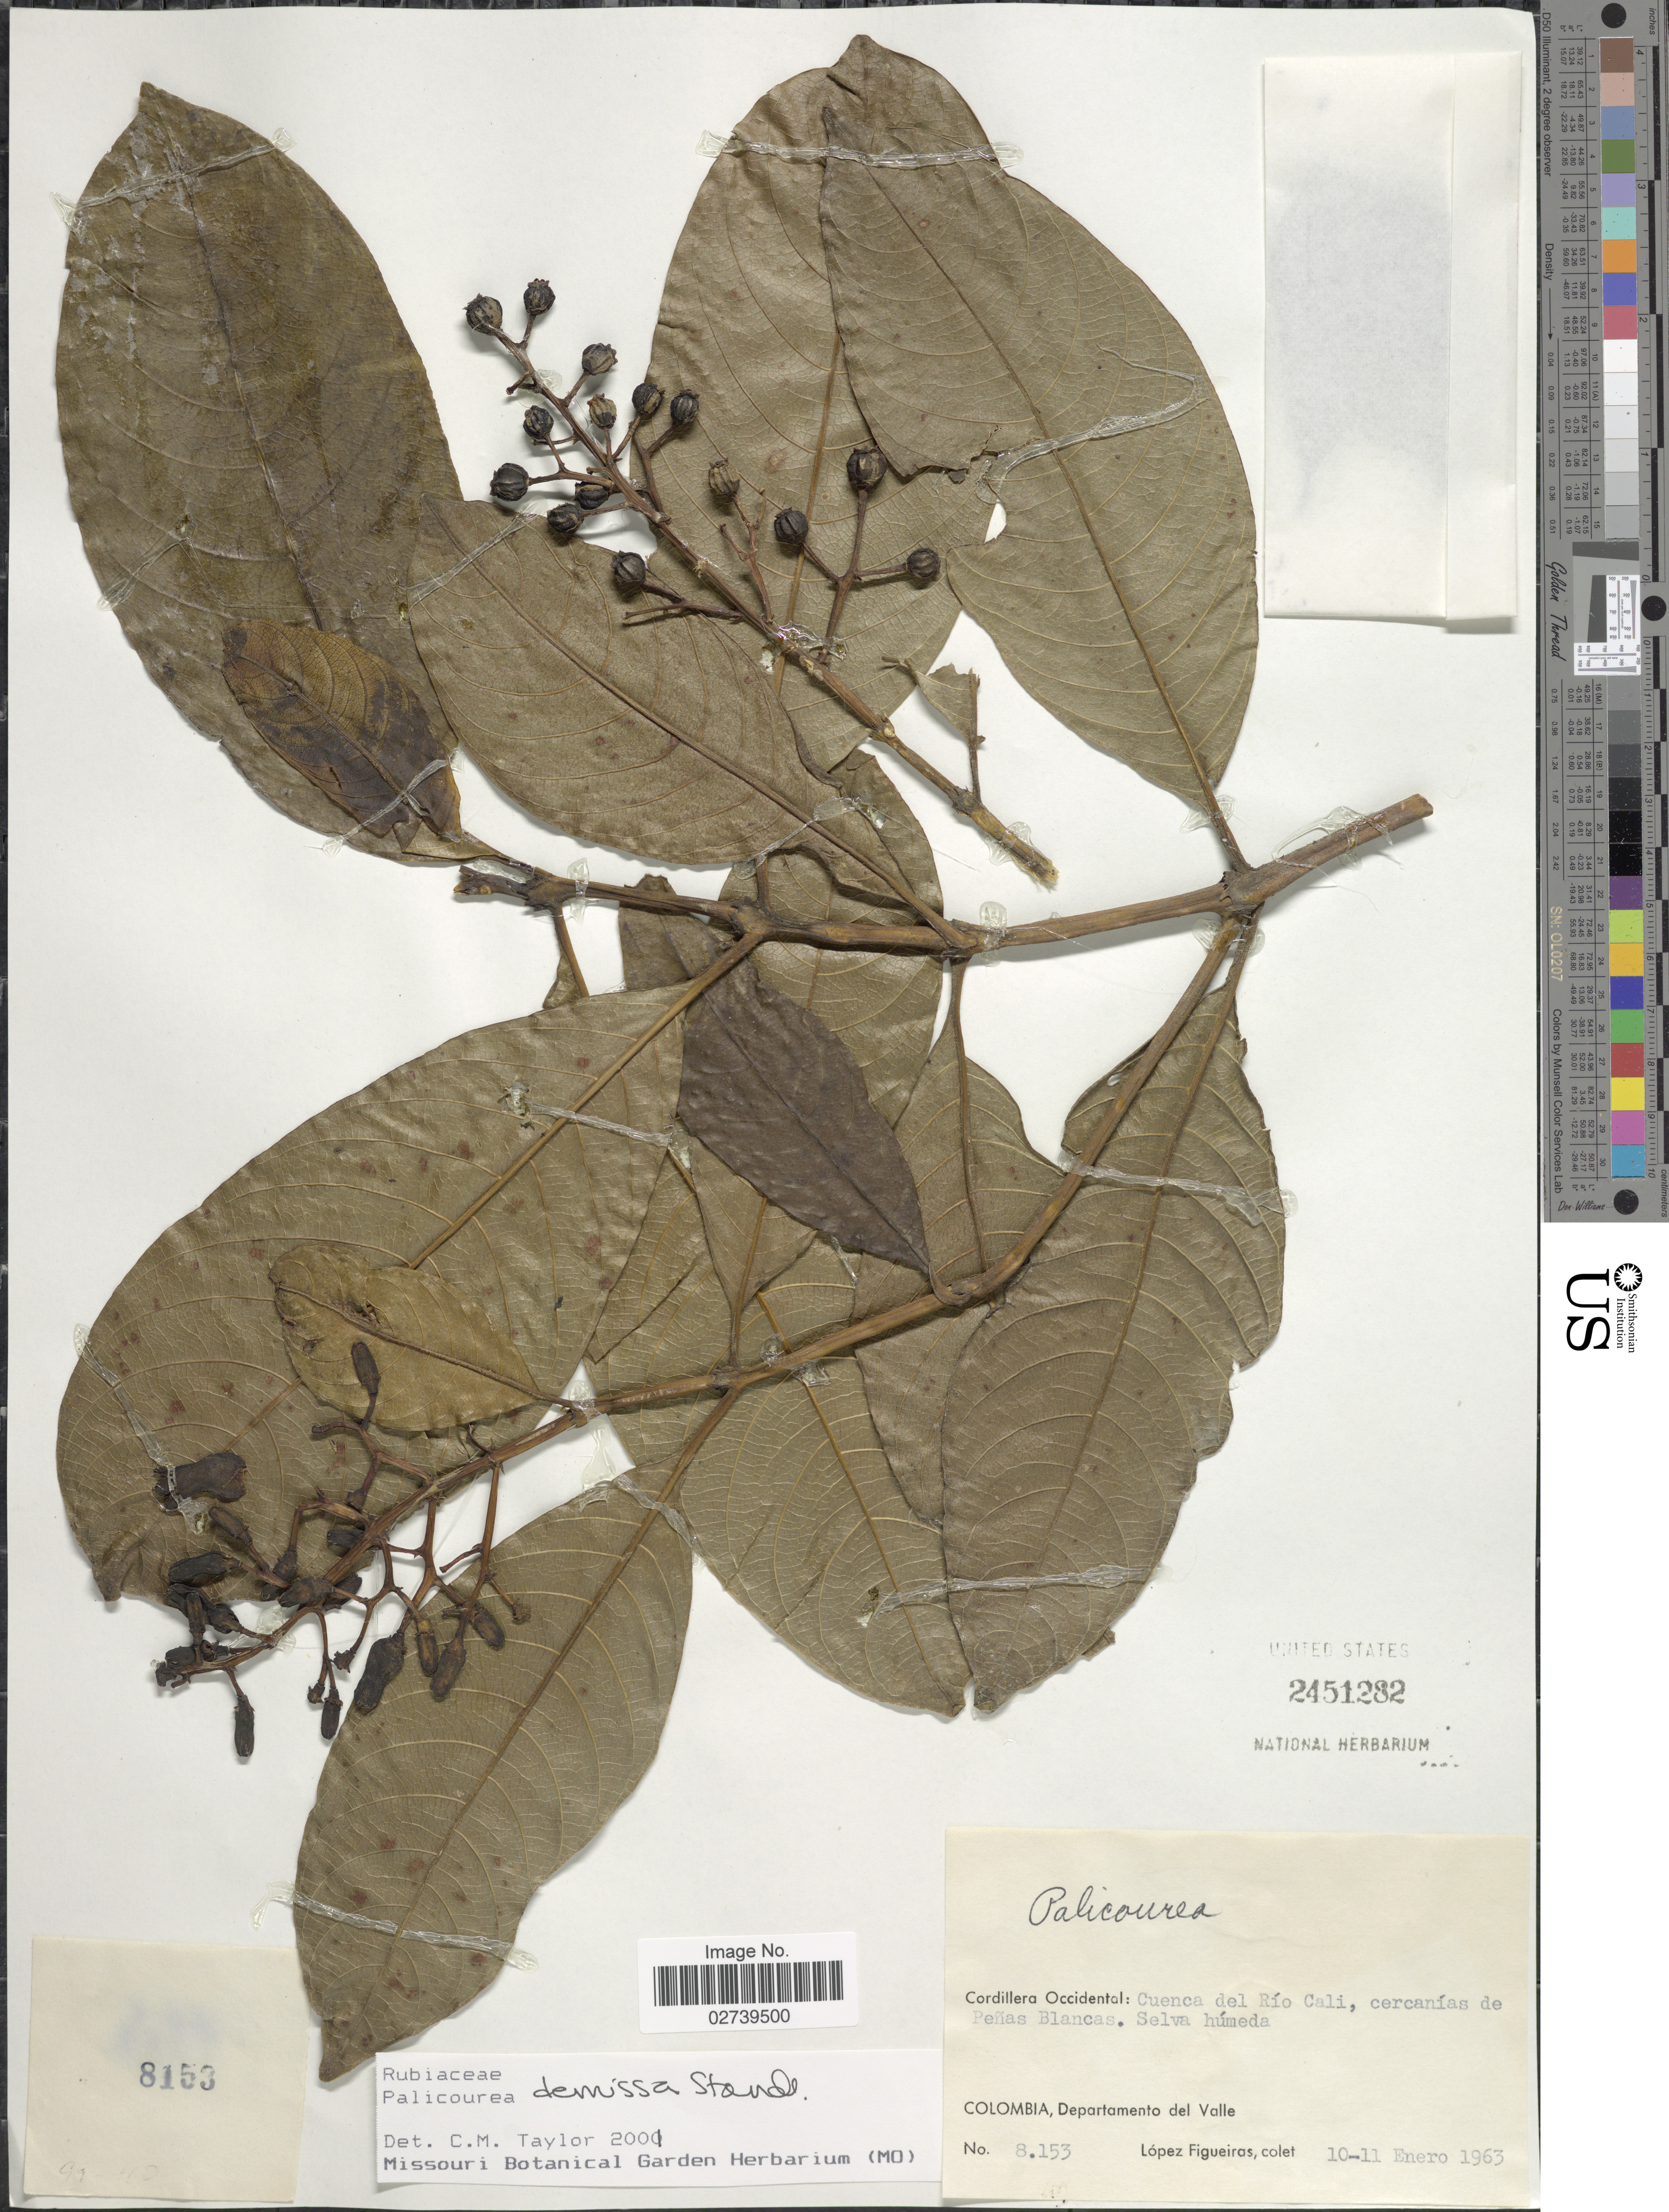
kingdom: Plantae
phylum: Tracheophyta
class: Magnoliopsida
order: Gentianales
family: Rubiaceae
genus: Palicourea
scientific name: Palicourea demissa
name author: Standl.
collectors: M. López Figueiras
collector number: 8153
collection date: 1963-01-10/1963-01-11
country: Colombia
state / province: Valle del Cauca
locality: Cordillera Occidental: Cuenca del Rio Cali, cercanias de Penas Blancas, Departamento del Valle.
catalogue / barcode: US 2451282